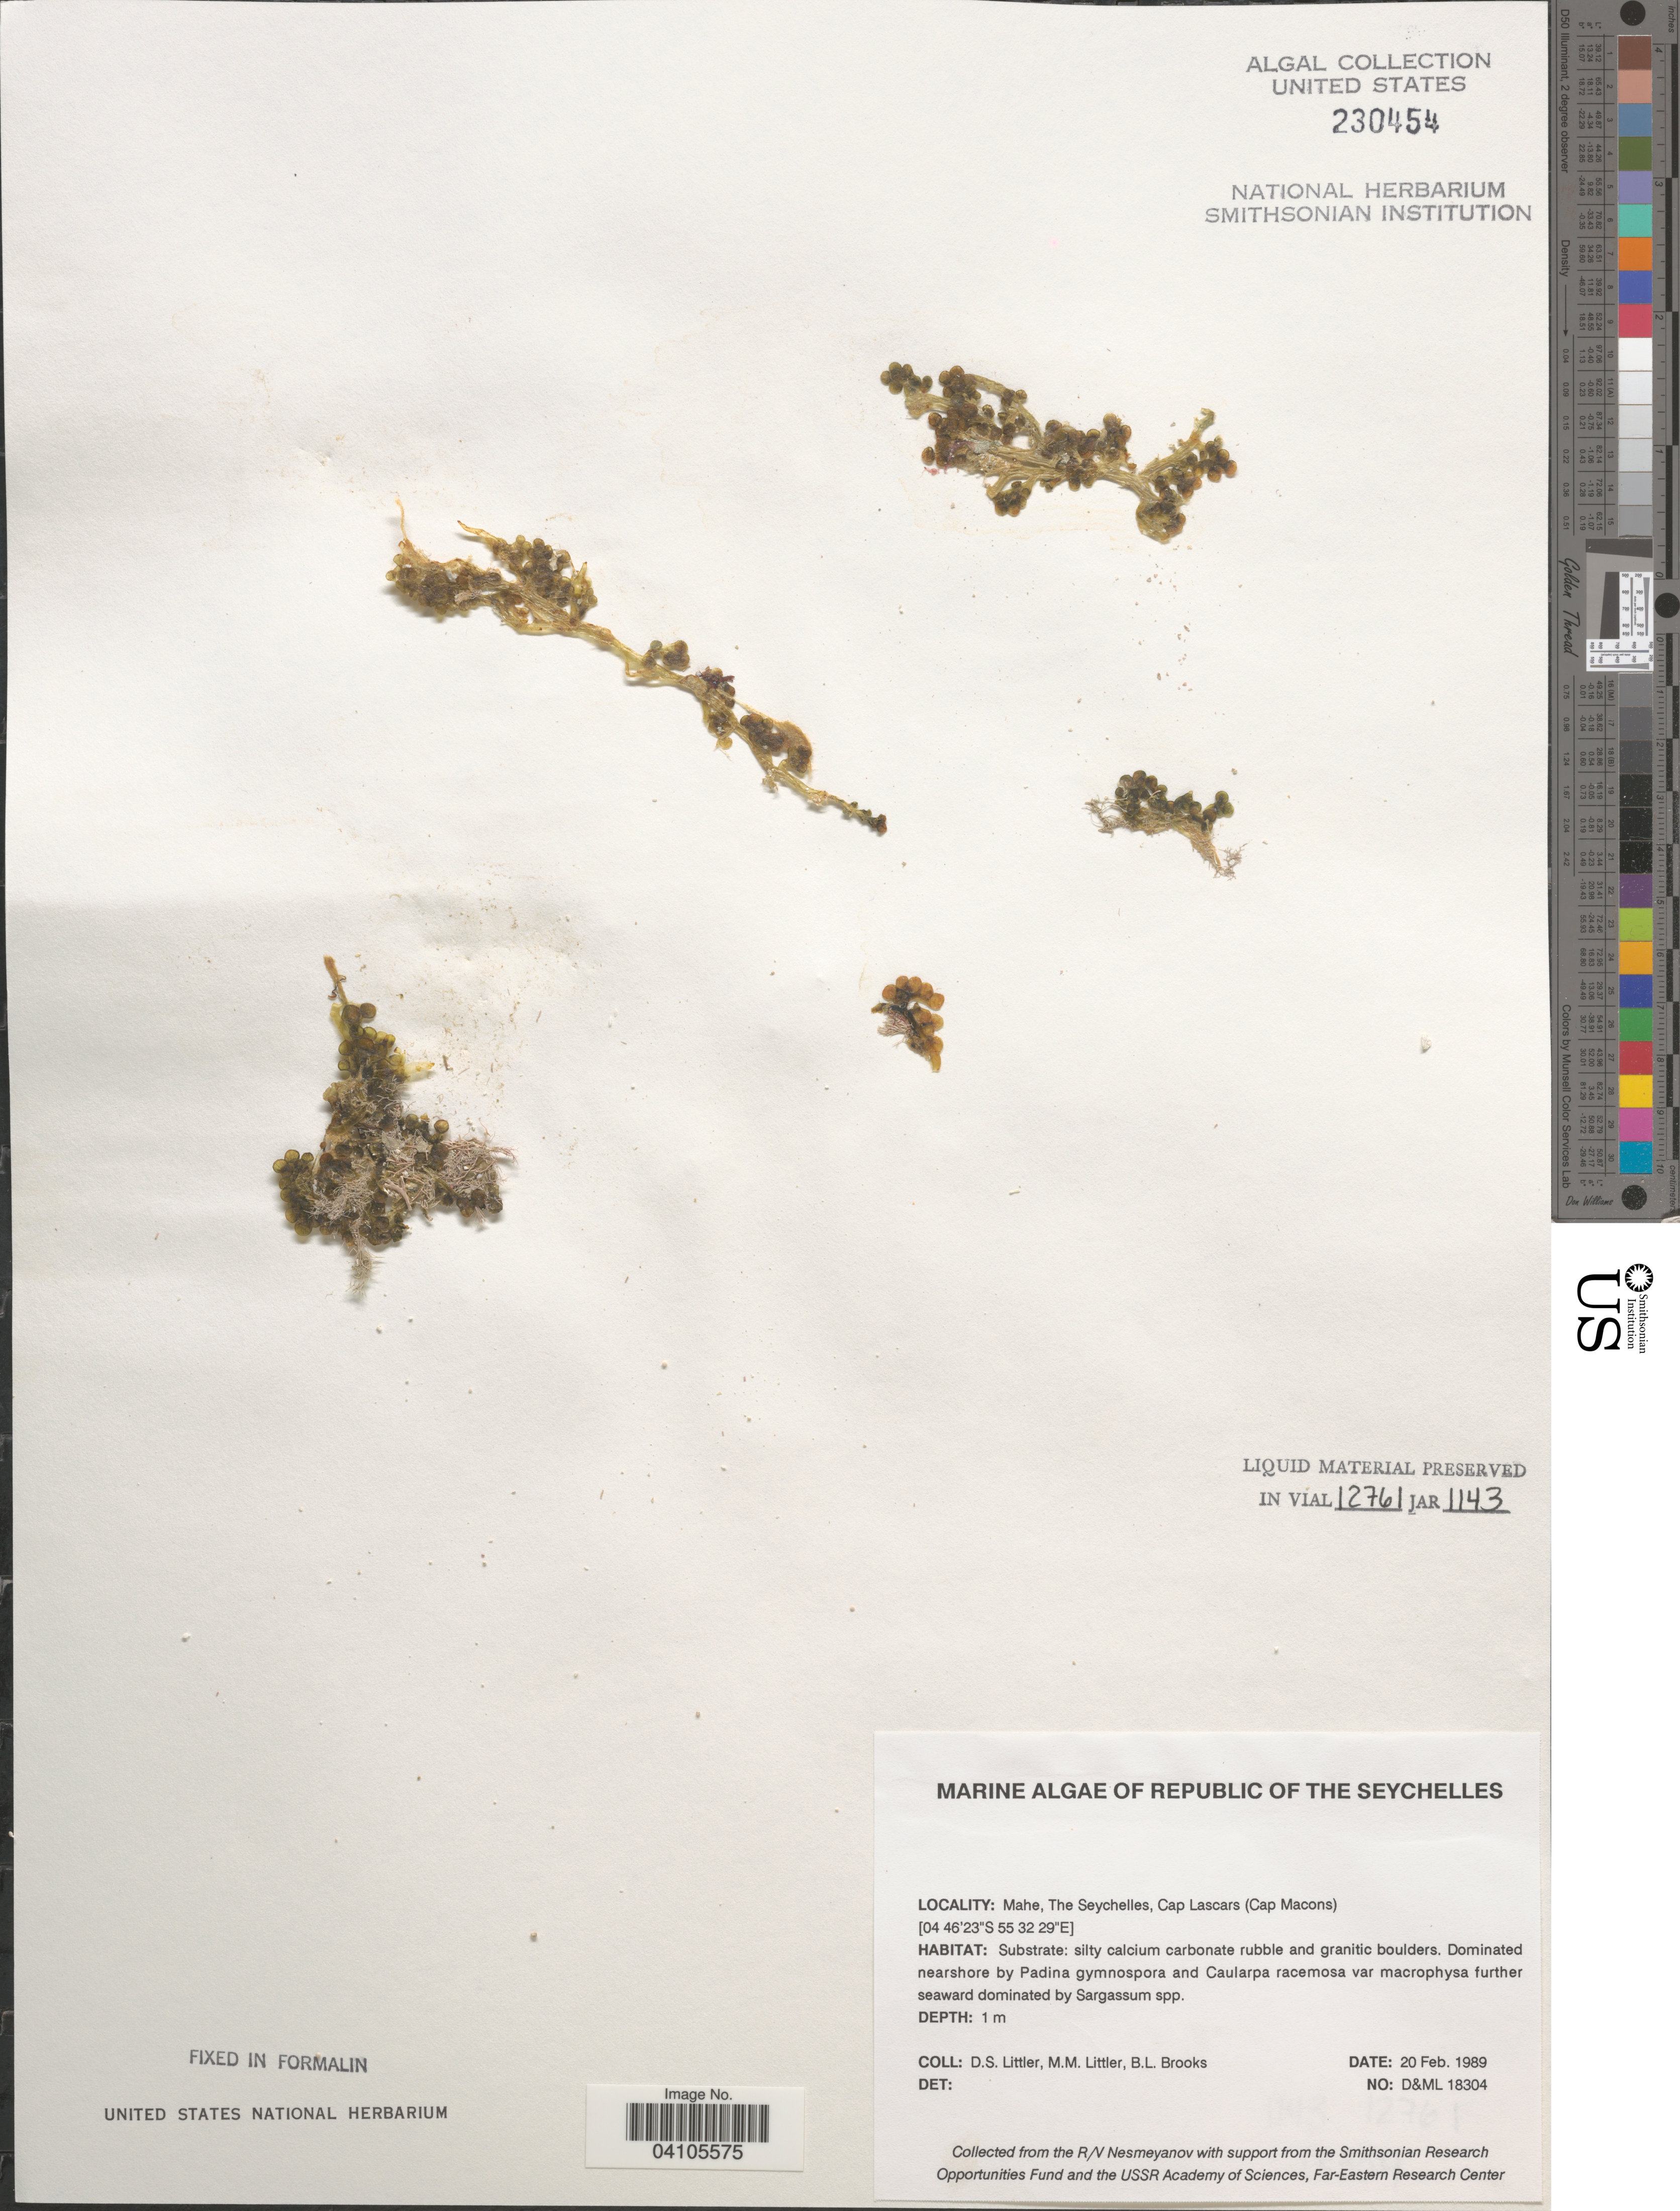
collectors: D. S. Littler & B. Brooks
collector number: D&ML 18304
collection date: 1989-02-20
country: Seychelles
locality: Mahe, Cap Lascars (Cap Macons).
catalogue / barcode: US 230454